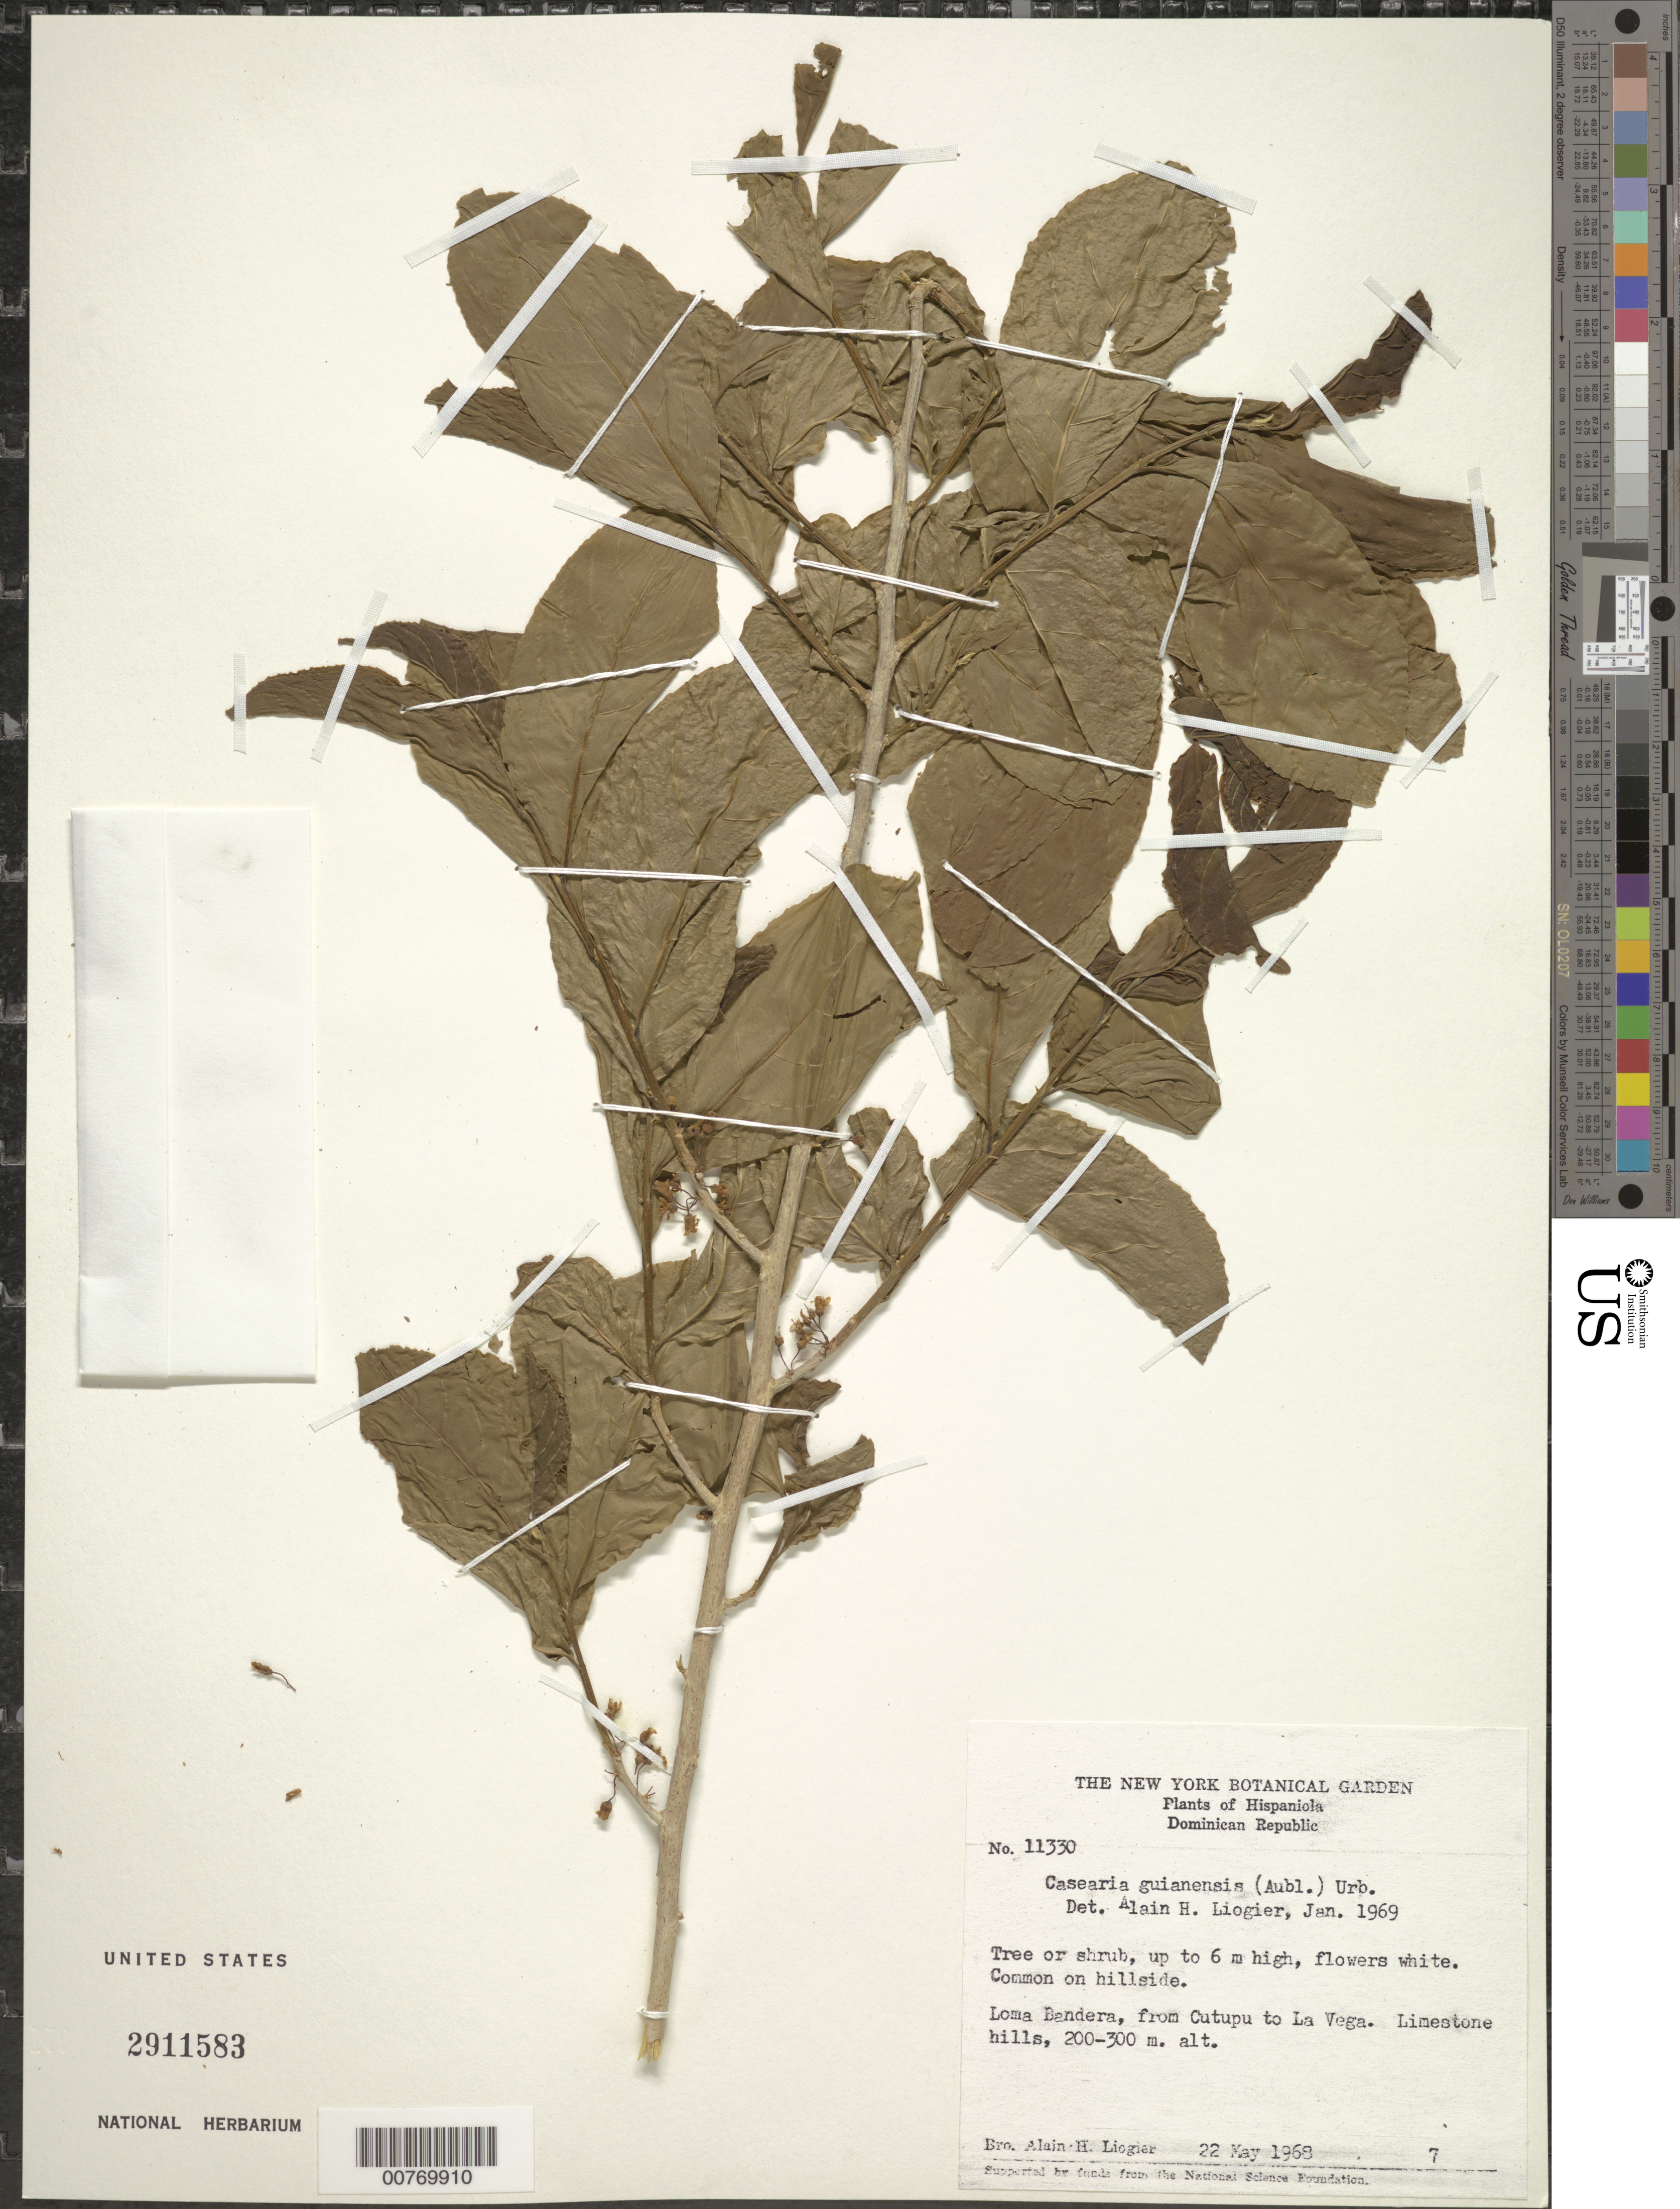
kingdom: Plantae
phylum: Tracheophyta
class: Magnoliopsida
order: Malpighiales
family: Salicaceae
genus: Casearia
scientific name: Casearia guianensis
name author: (Aubl.) Urb.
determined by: Liogier, Alain H.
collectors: A. H. Liogier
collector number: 11330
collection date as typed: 22 May 1968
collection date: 1968-05-22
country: Dominican Republic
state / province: La Vega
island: Hispaniola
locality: Loma Bandera, from Cutupu to la Vega.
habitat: Limestone hills.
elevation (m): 200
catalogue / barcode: US 2911583